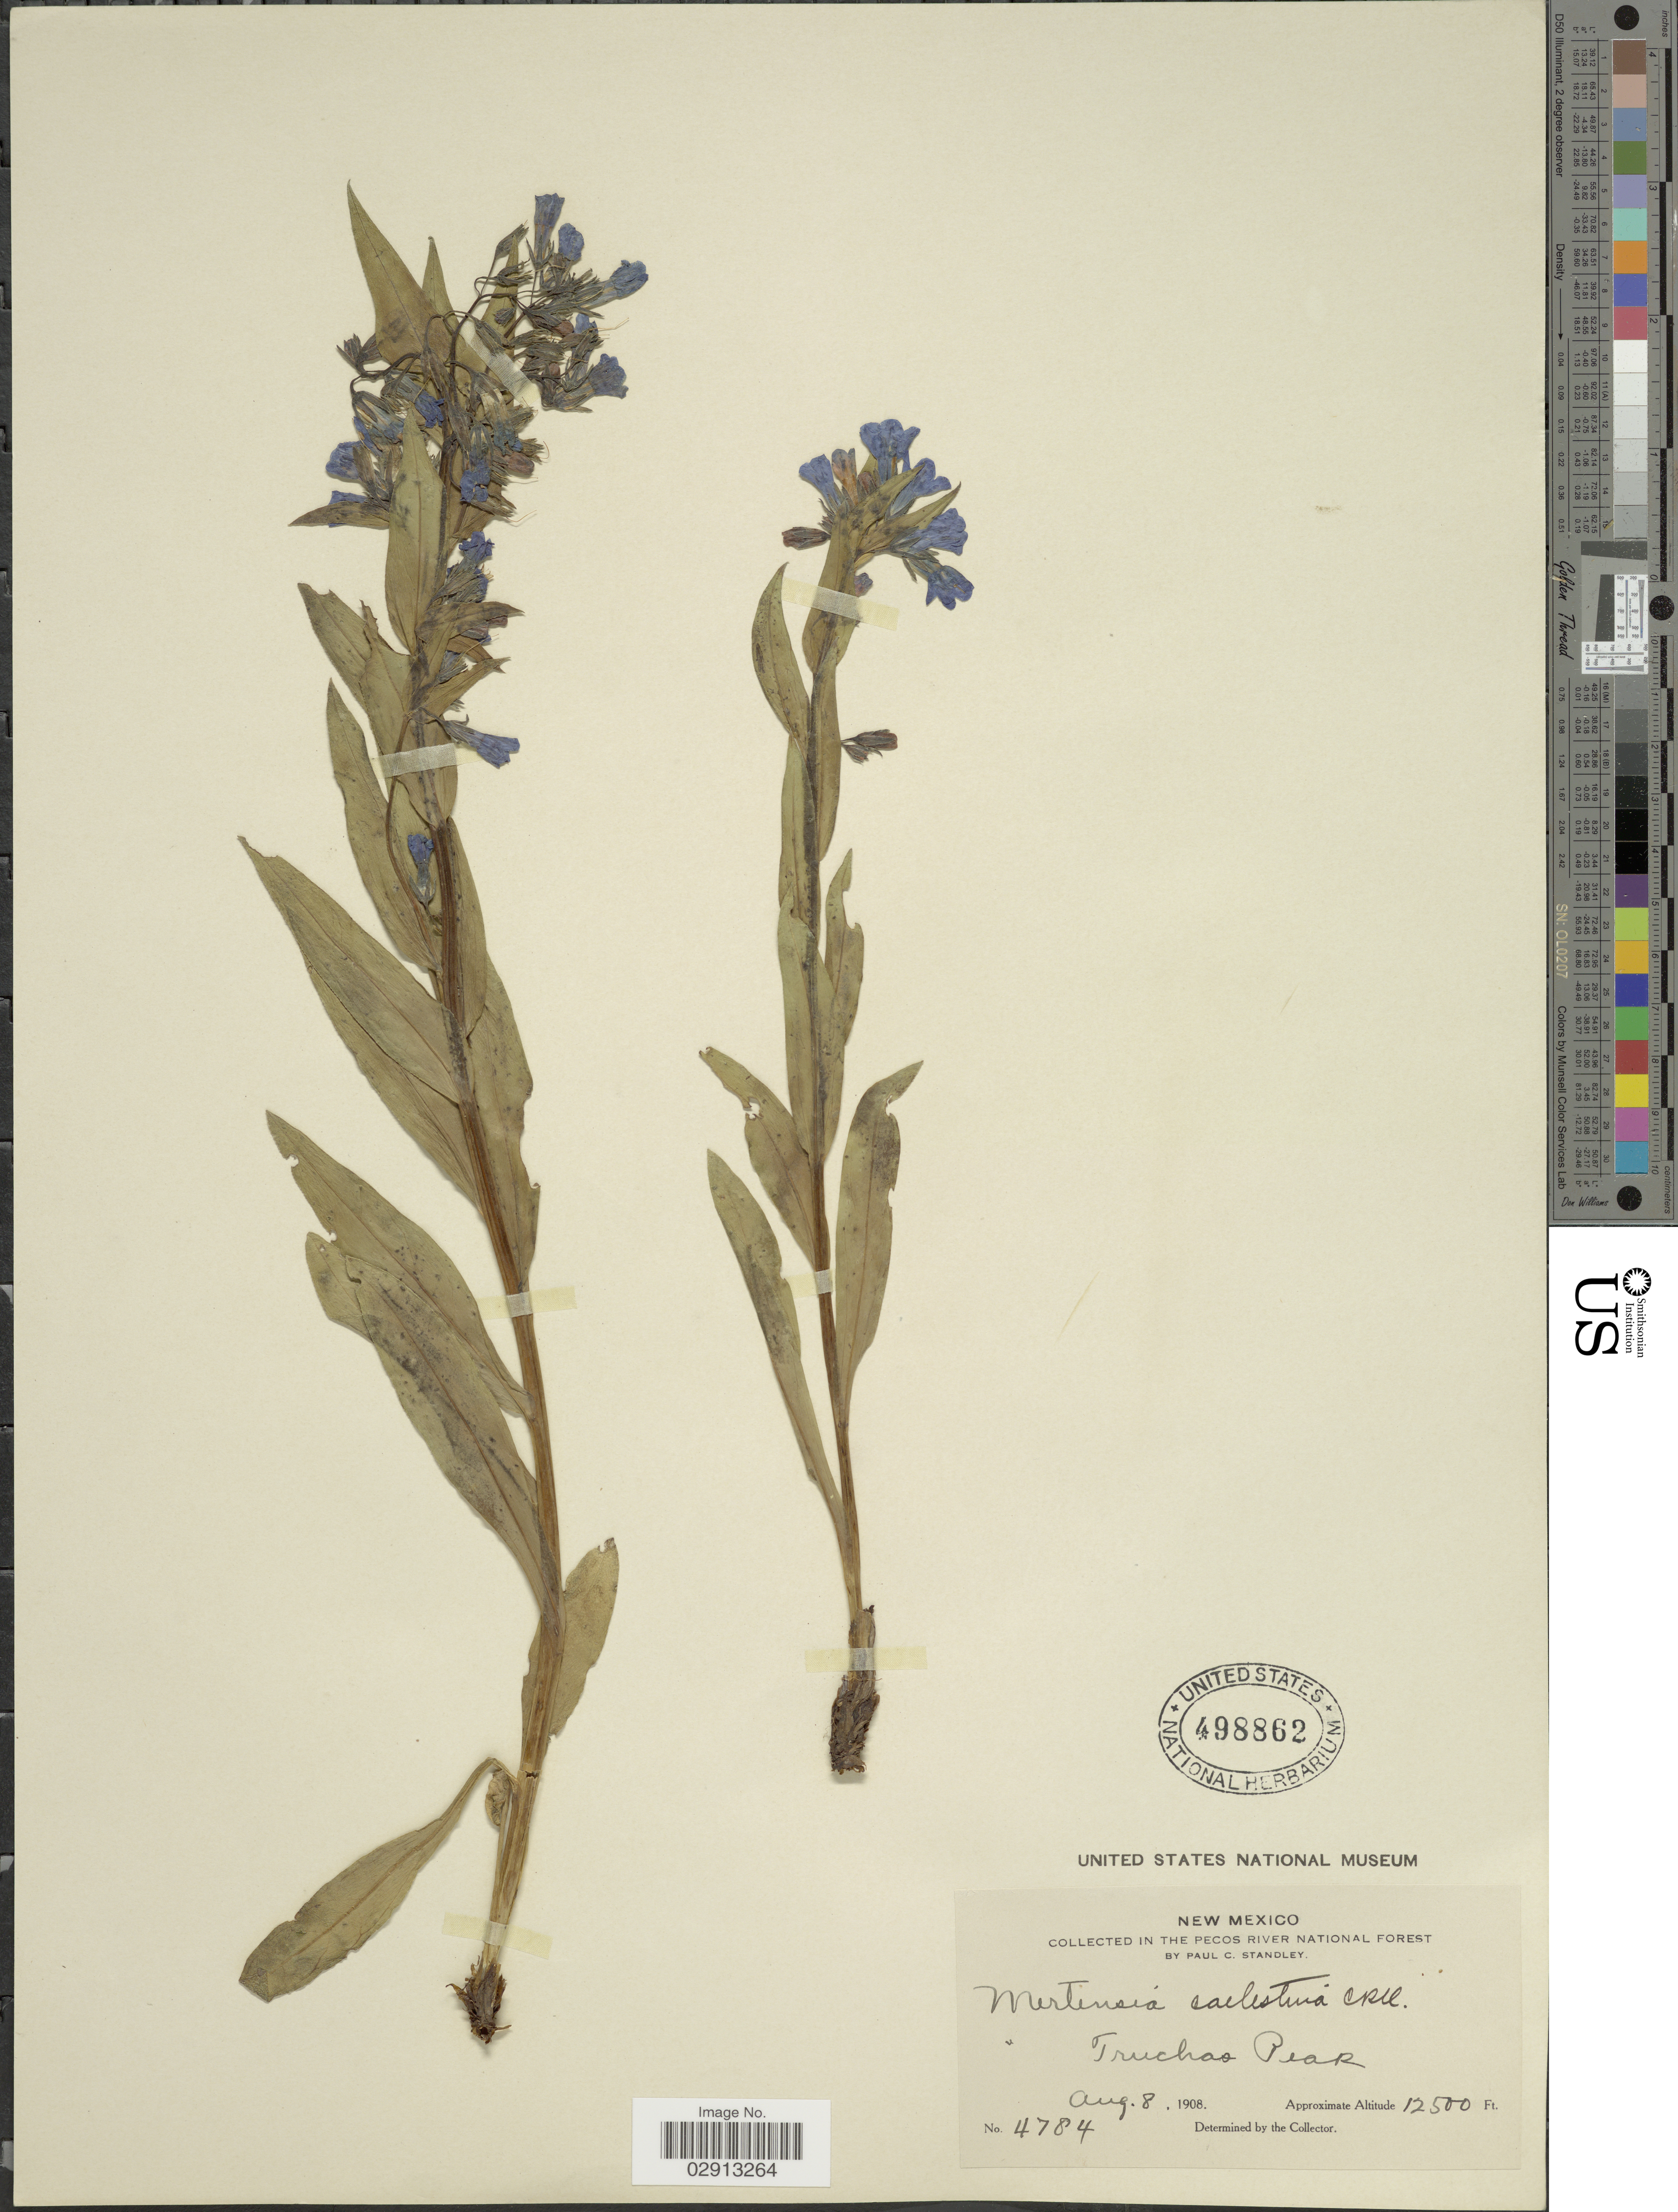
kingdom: Plantae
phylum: Tracheophyta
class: Magnoliopsida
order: Boraginales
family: Boraginaceae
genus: Mertensia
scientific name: Mertensia viridis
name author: (A. Nelson) A. Nelson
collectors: P. C. Standley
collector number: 4784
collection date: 1908-08-08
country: United States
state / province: New Mexico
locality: The Pecos River National Forest. Truchas Peak.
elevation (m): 3810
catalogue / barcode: US 498862